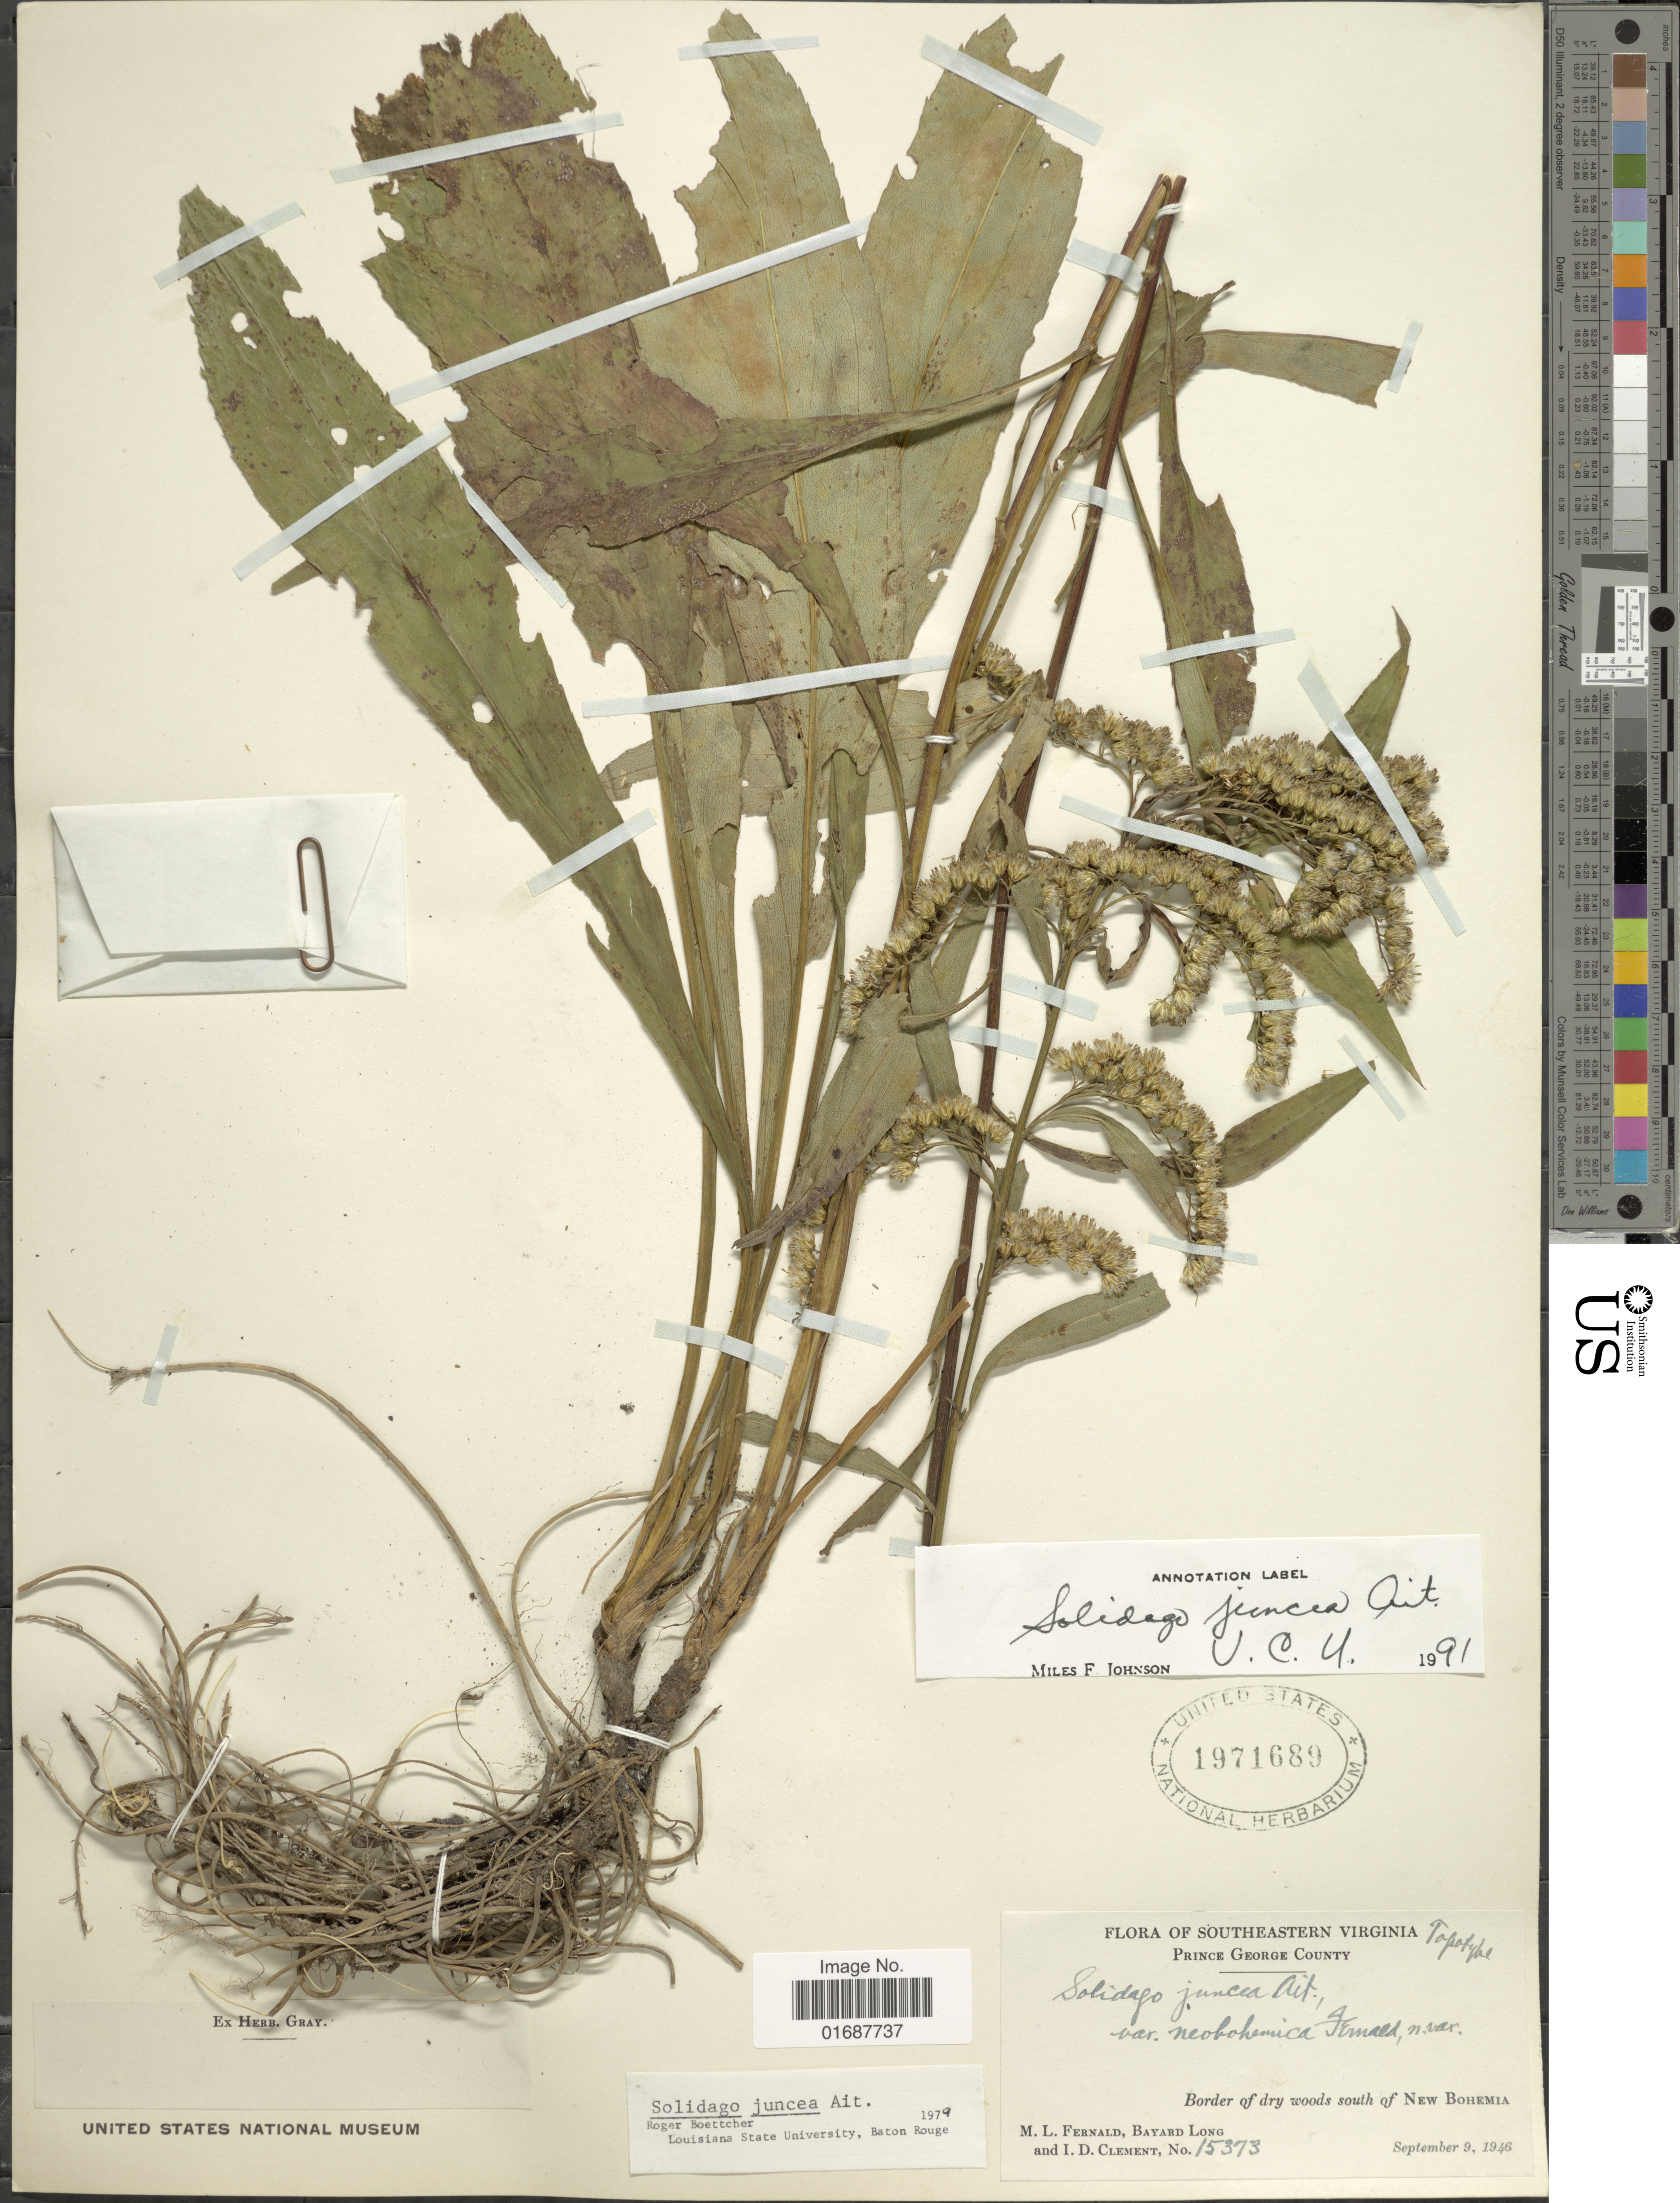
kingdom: Plantae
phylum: Tracheophyta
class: Magnoliopsida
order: Asterales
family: Asteraceae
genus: Solidago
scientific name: Solidago juncea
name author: Aiton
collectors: M. L. Fernald, B. Long & I. Clement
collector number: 15373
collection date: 1946-09-09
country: United States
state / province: Virginia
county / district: Prince George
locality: Southeastern Virginia. Prince George County. Border of dry woods south of New Bohemia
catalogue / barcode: US 1971689